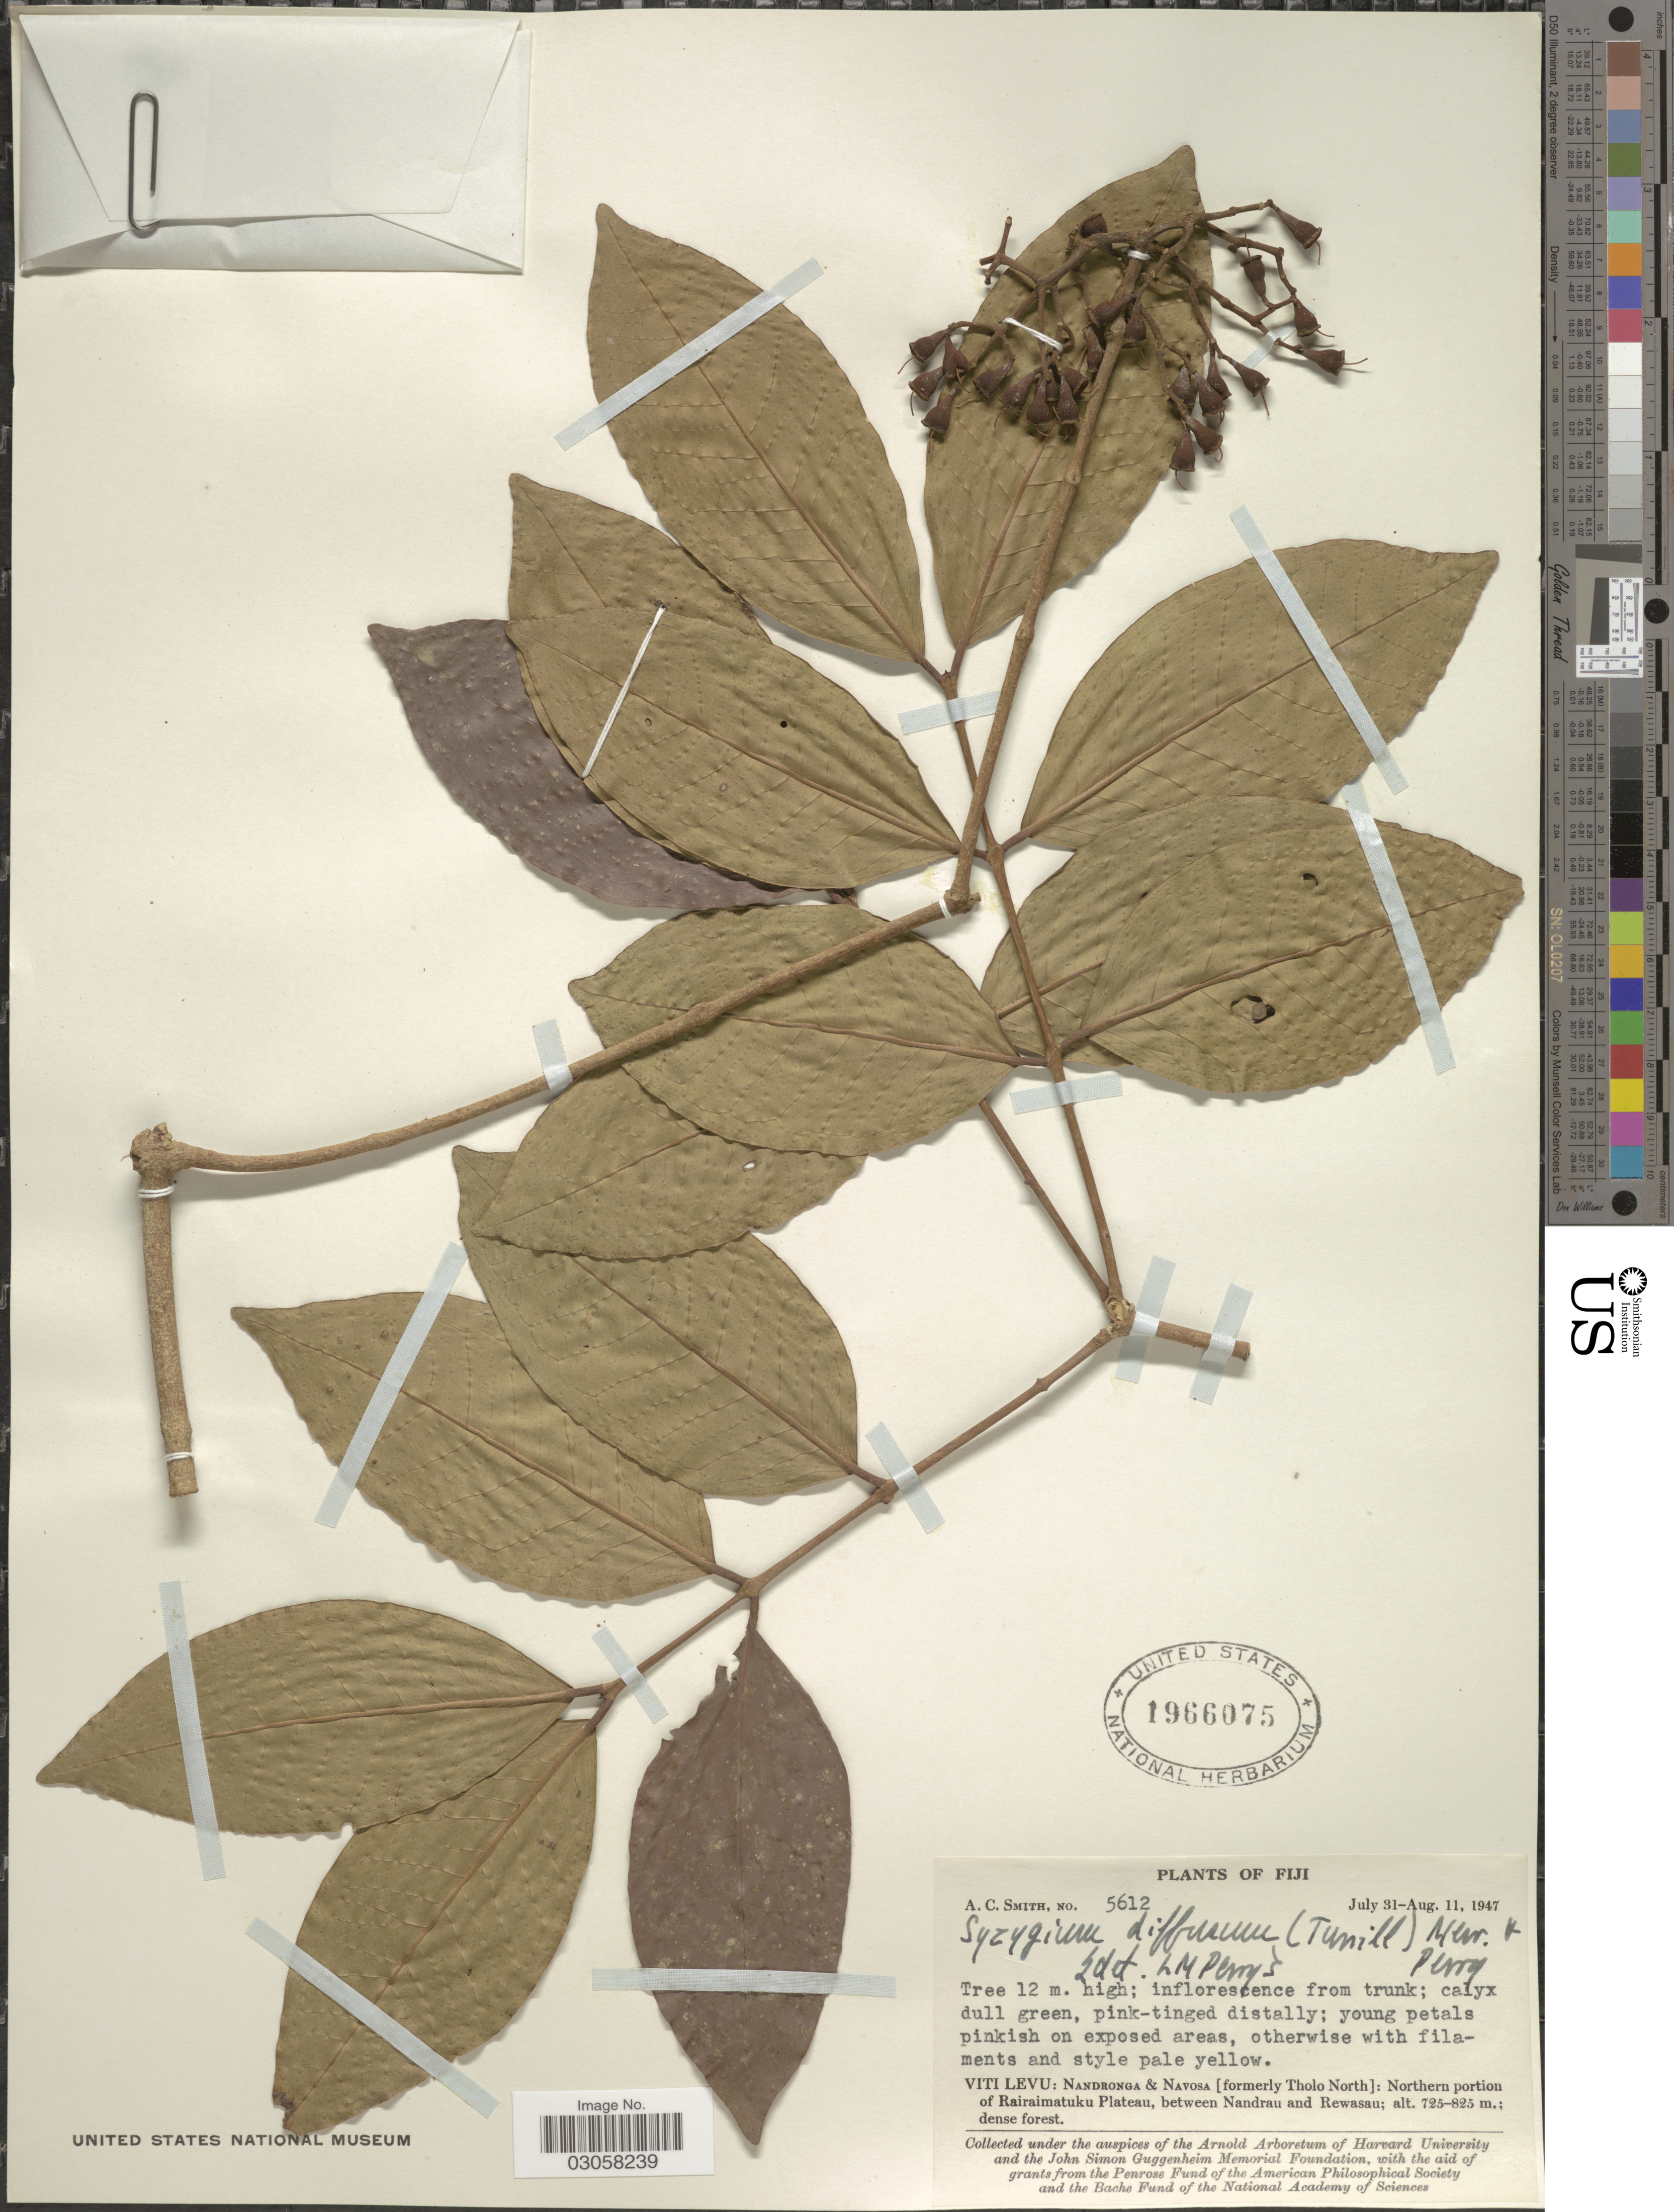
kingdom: Plantae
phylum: Tracheophyta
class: Magnoliopsida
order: Myrtales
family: Myrtaceae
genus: Syzygium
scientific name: Syzygium diffusum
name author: (Turill) Merr. & L.M. Perry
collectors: A. C. Smith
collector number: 5612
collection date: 1947-07-31/1947-08-11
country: Fiji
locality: Viti Levu: Nandronga & Navosa [formerly Tholo North]: Northern portion of Rairaimatuku Plateau, between Nandrau and Rewasau.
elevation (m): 725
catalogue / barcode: US 1966075